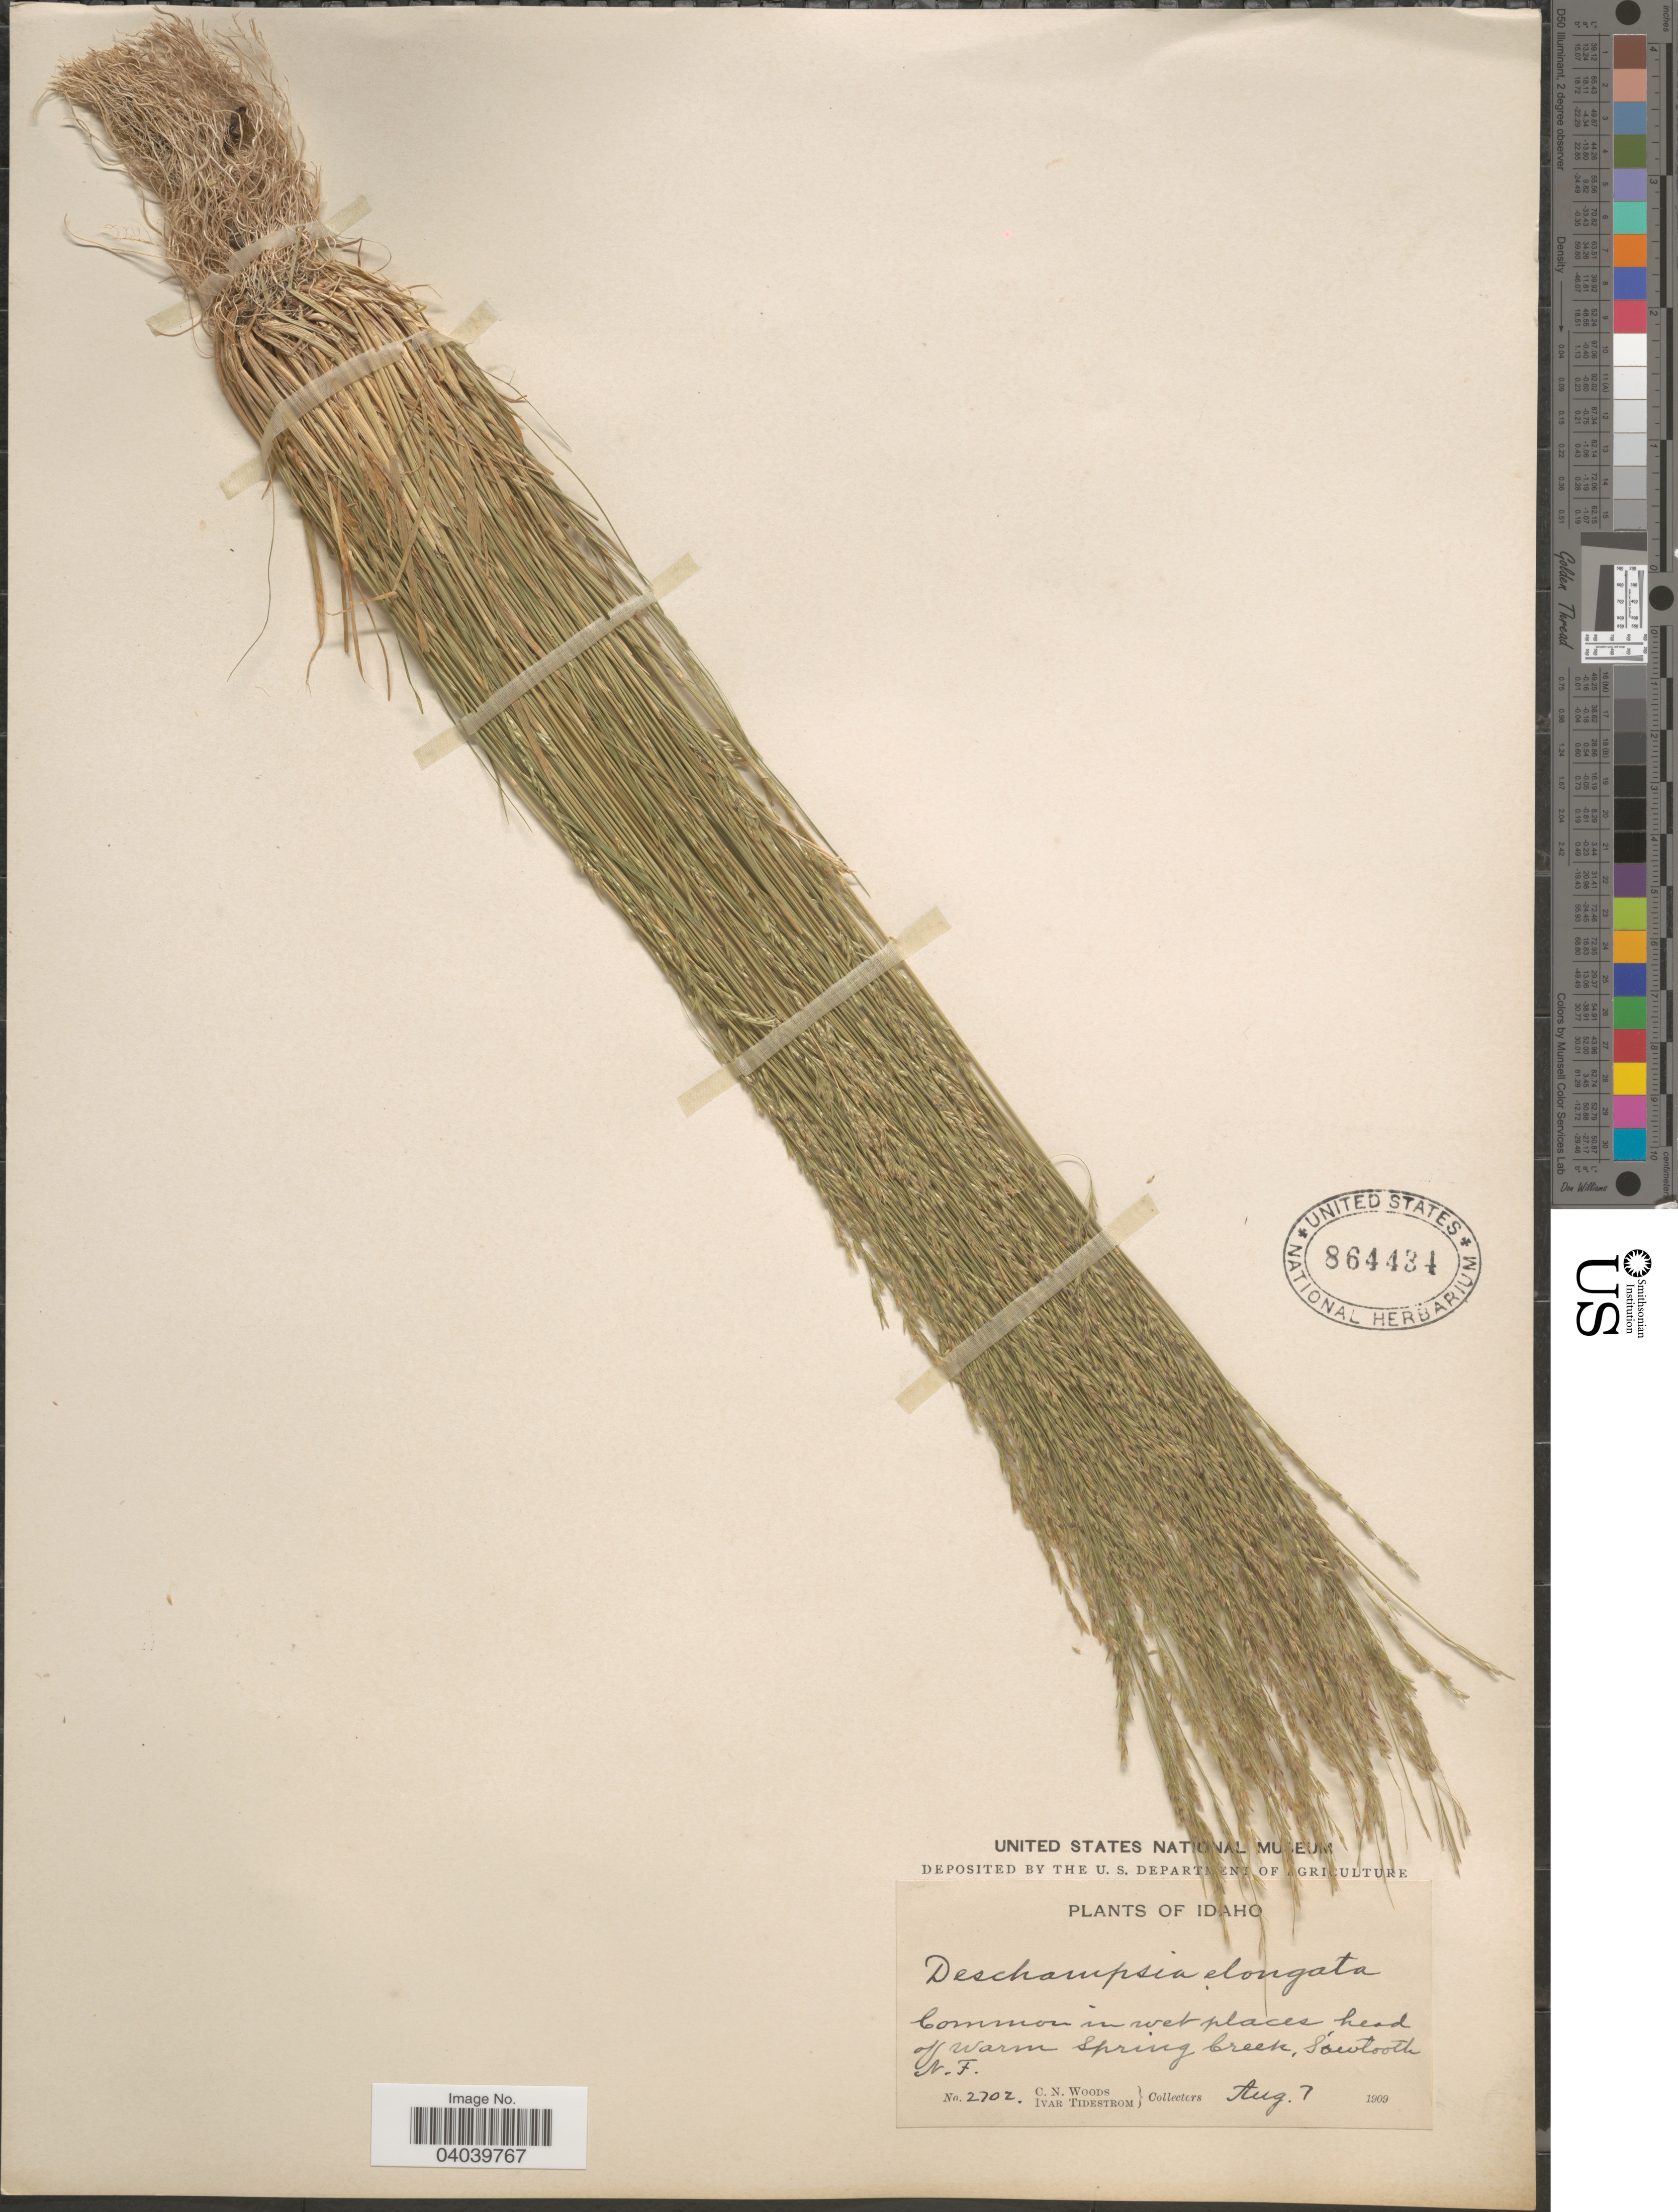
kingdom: Plantae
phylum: Tracheophyta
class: Liliopsida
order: Poales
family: Poaceae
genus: Deschampsia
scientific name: Deschampsia elongata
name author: (Hook.) Munro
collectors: C. Woods & I. F. Tidestrom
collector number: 2702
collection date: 1909-08-07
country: United States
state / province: Idaho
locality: In wet places, head of Warm Spring CReek, Sawtooth. N. F.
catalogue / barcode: US 864434